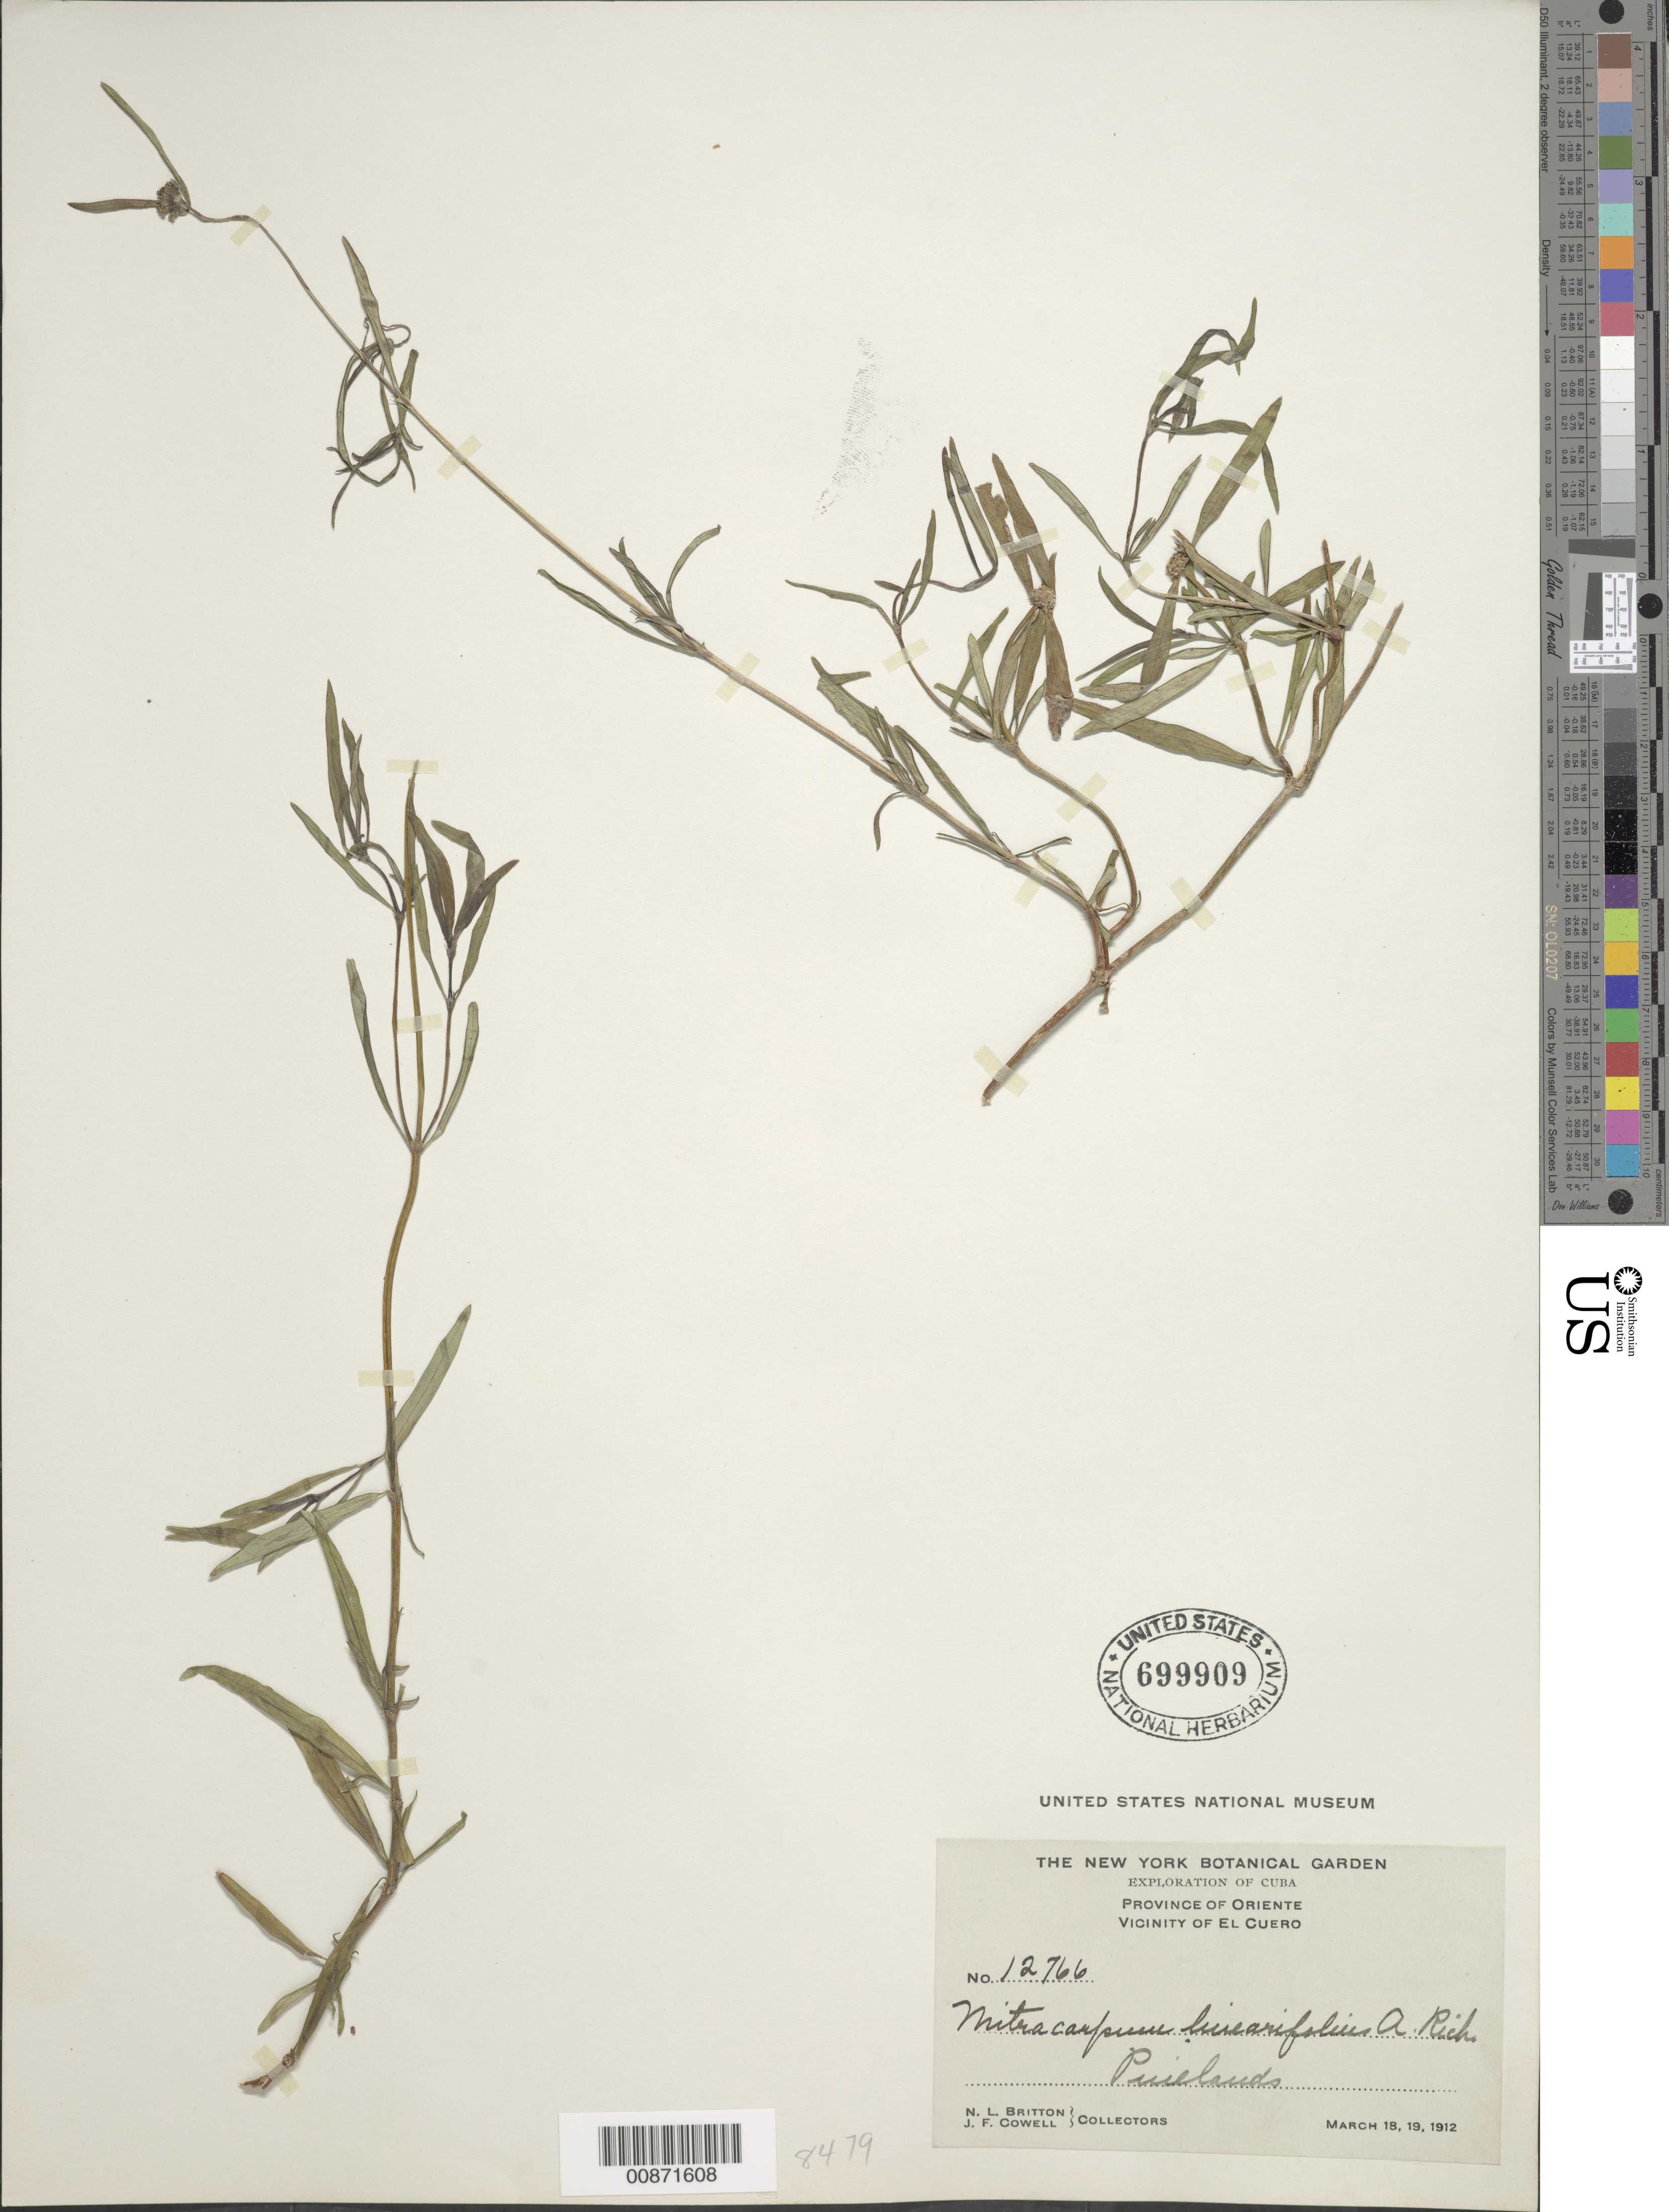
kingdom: Plantae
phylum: Tracheophyta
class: Magnoliopsida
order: Gentianales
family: Rubiaceae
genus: Mitracarpus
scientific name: Mitracarpus linearifolius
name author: A. Rich.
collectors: N. Britton & J. F. Cowell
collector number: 12766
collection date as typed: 18 Mar 1912 and 19 Mar 1912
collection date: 1912-03-18,1912-03-19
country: Cuba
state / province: Oriente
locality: Vicinity of E. Cuero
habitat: Pinelands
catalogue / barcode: US 699909